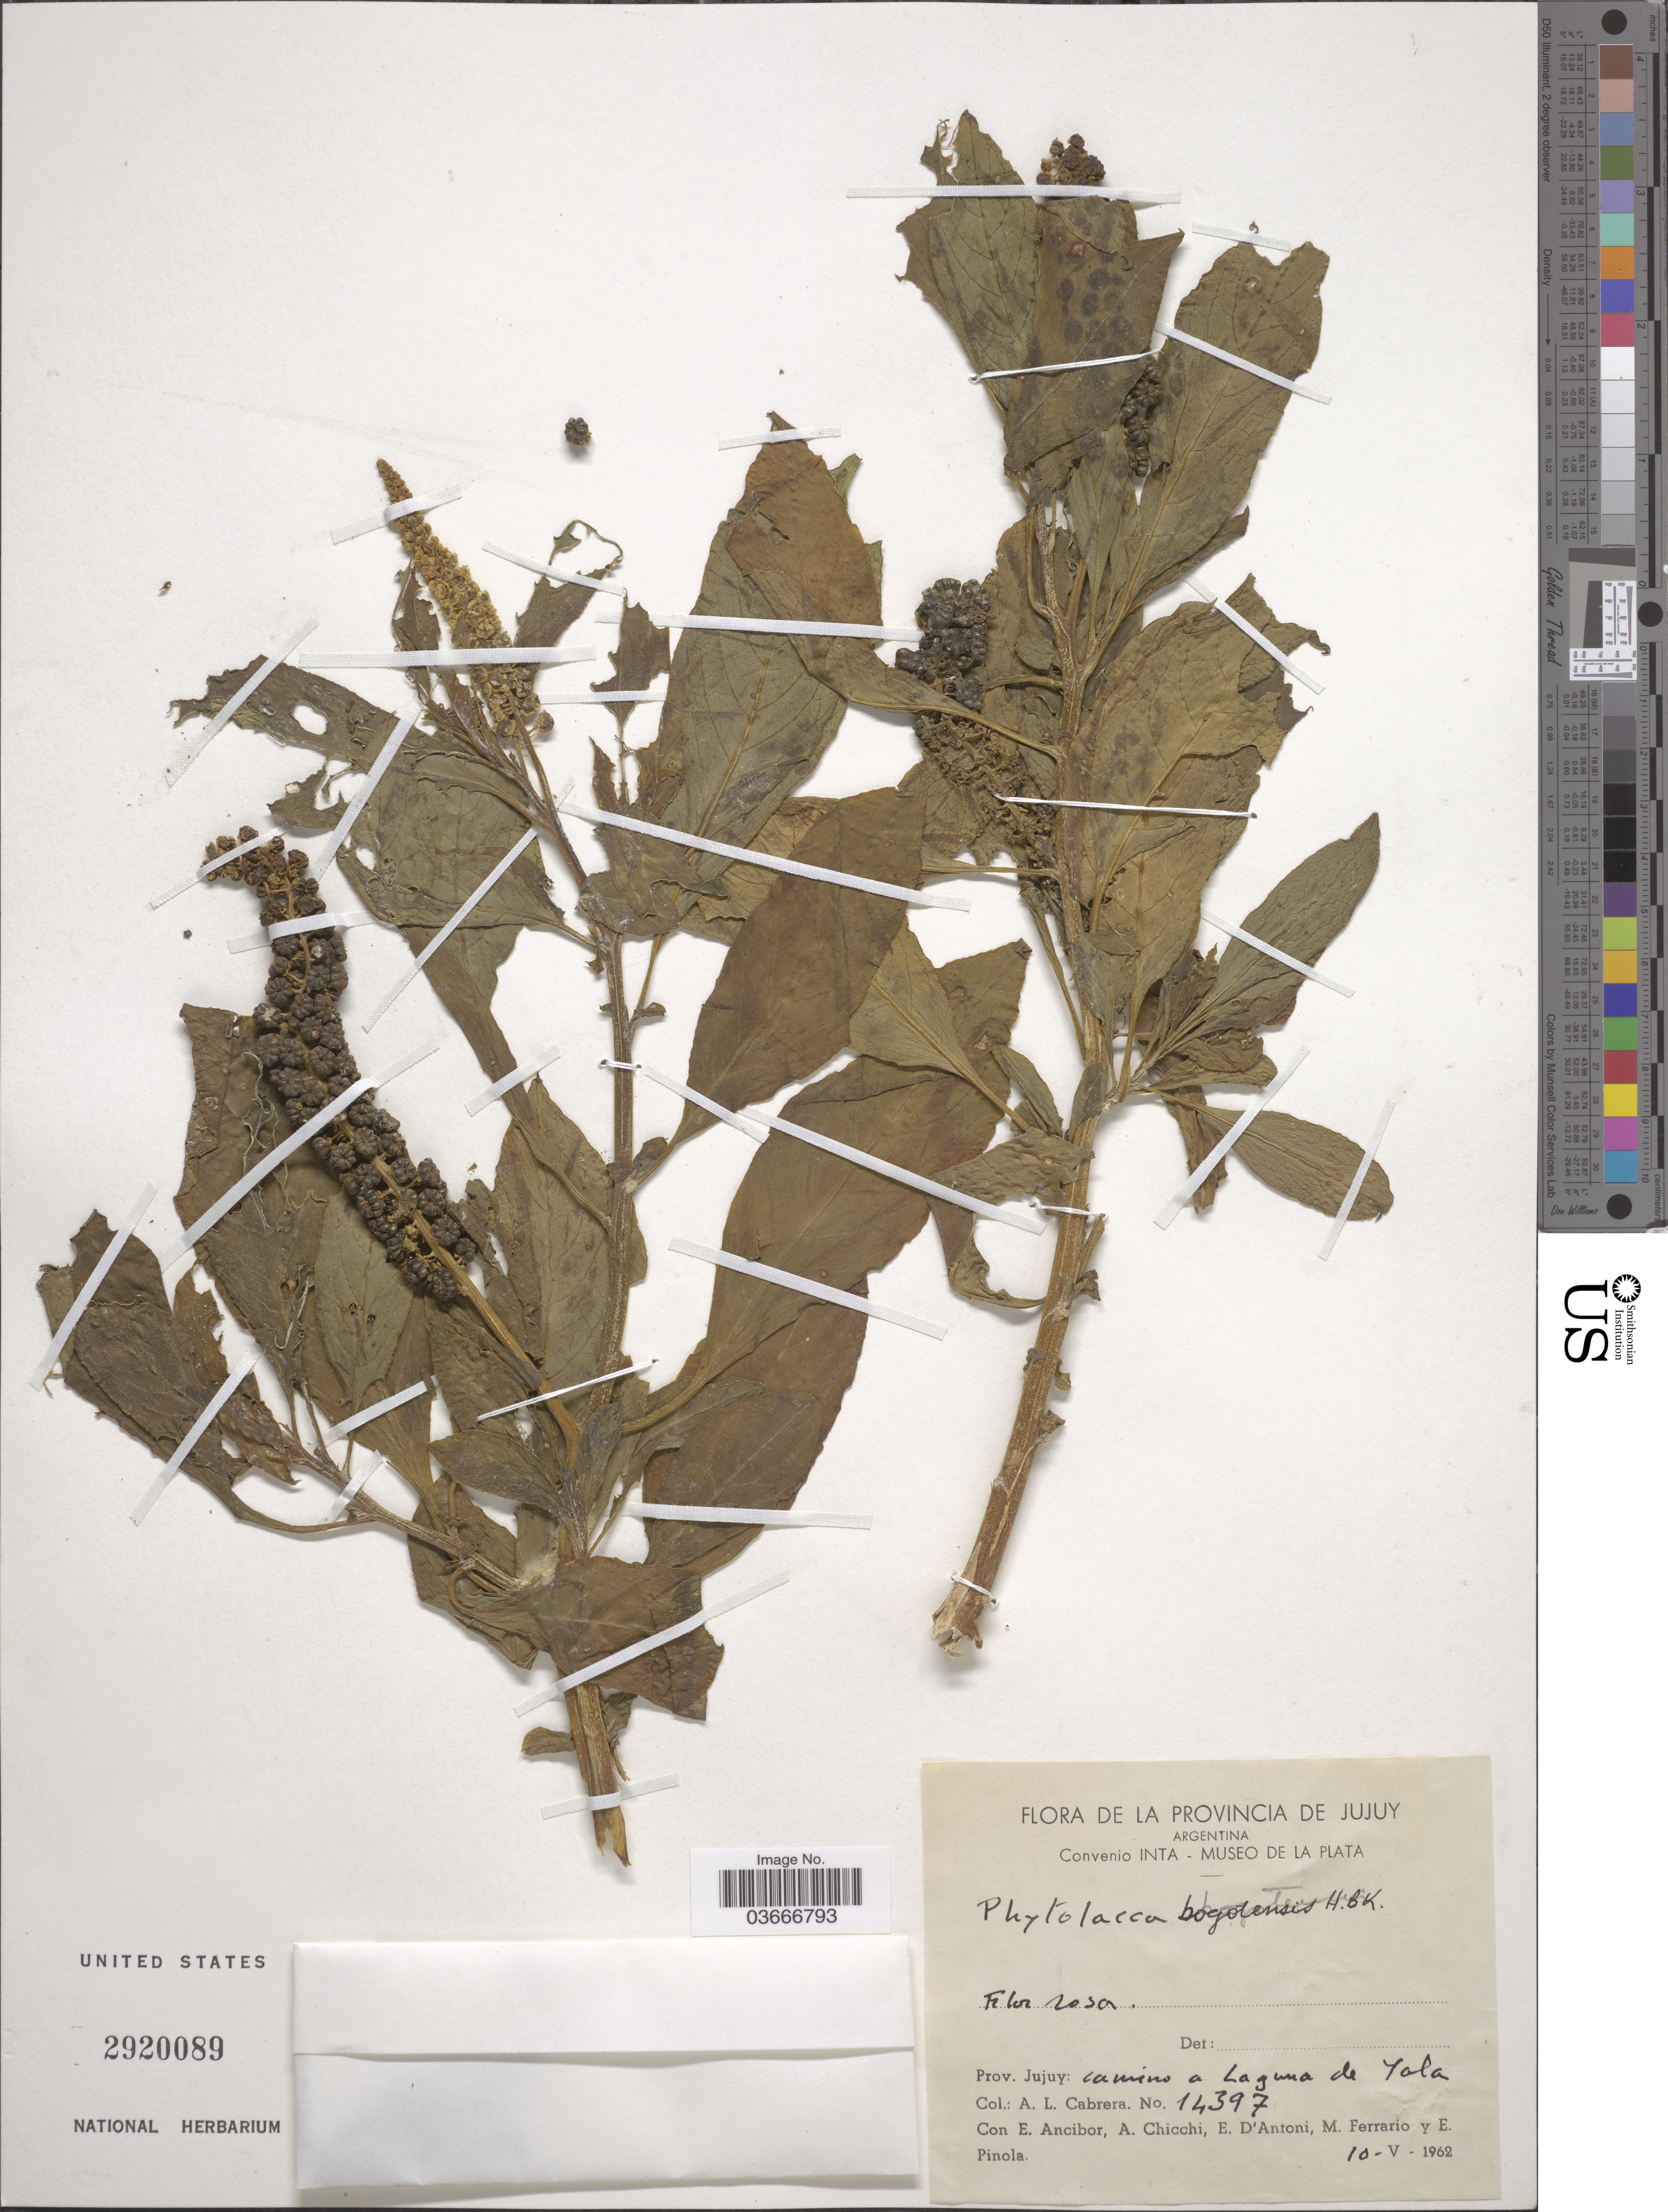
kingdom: Plantae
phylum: Tracheophyta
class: Magnoliopsida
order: Caryophyllales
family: Phytolaccaceae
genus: Phytolacca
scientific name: Phytolacca bogotensis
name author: Kunth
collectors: A. L. Cabrera, E. Ancibor, A. Chicchi, E. D'Antoni & et al.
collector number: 14397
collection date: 1962-05-10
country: Argentina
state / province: Jujuy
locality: Camino a Laguna de Yala.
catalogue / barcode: US 2920089